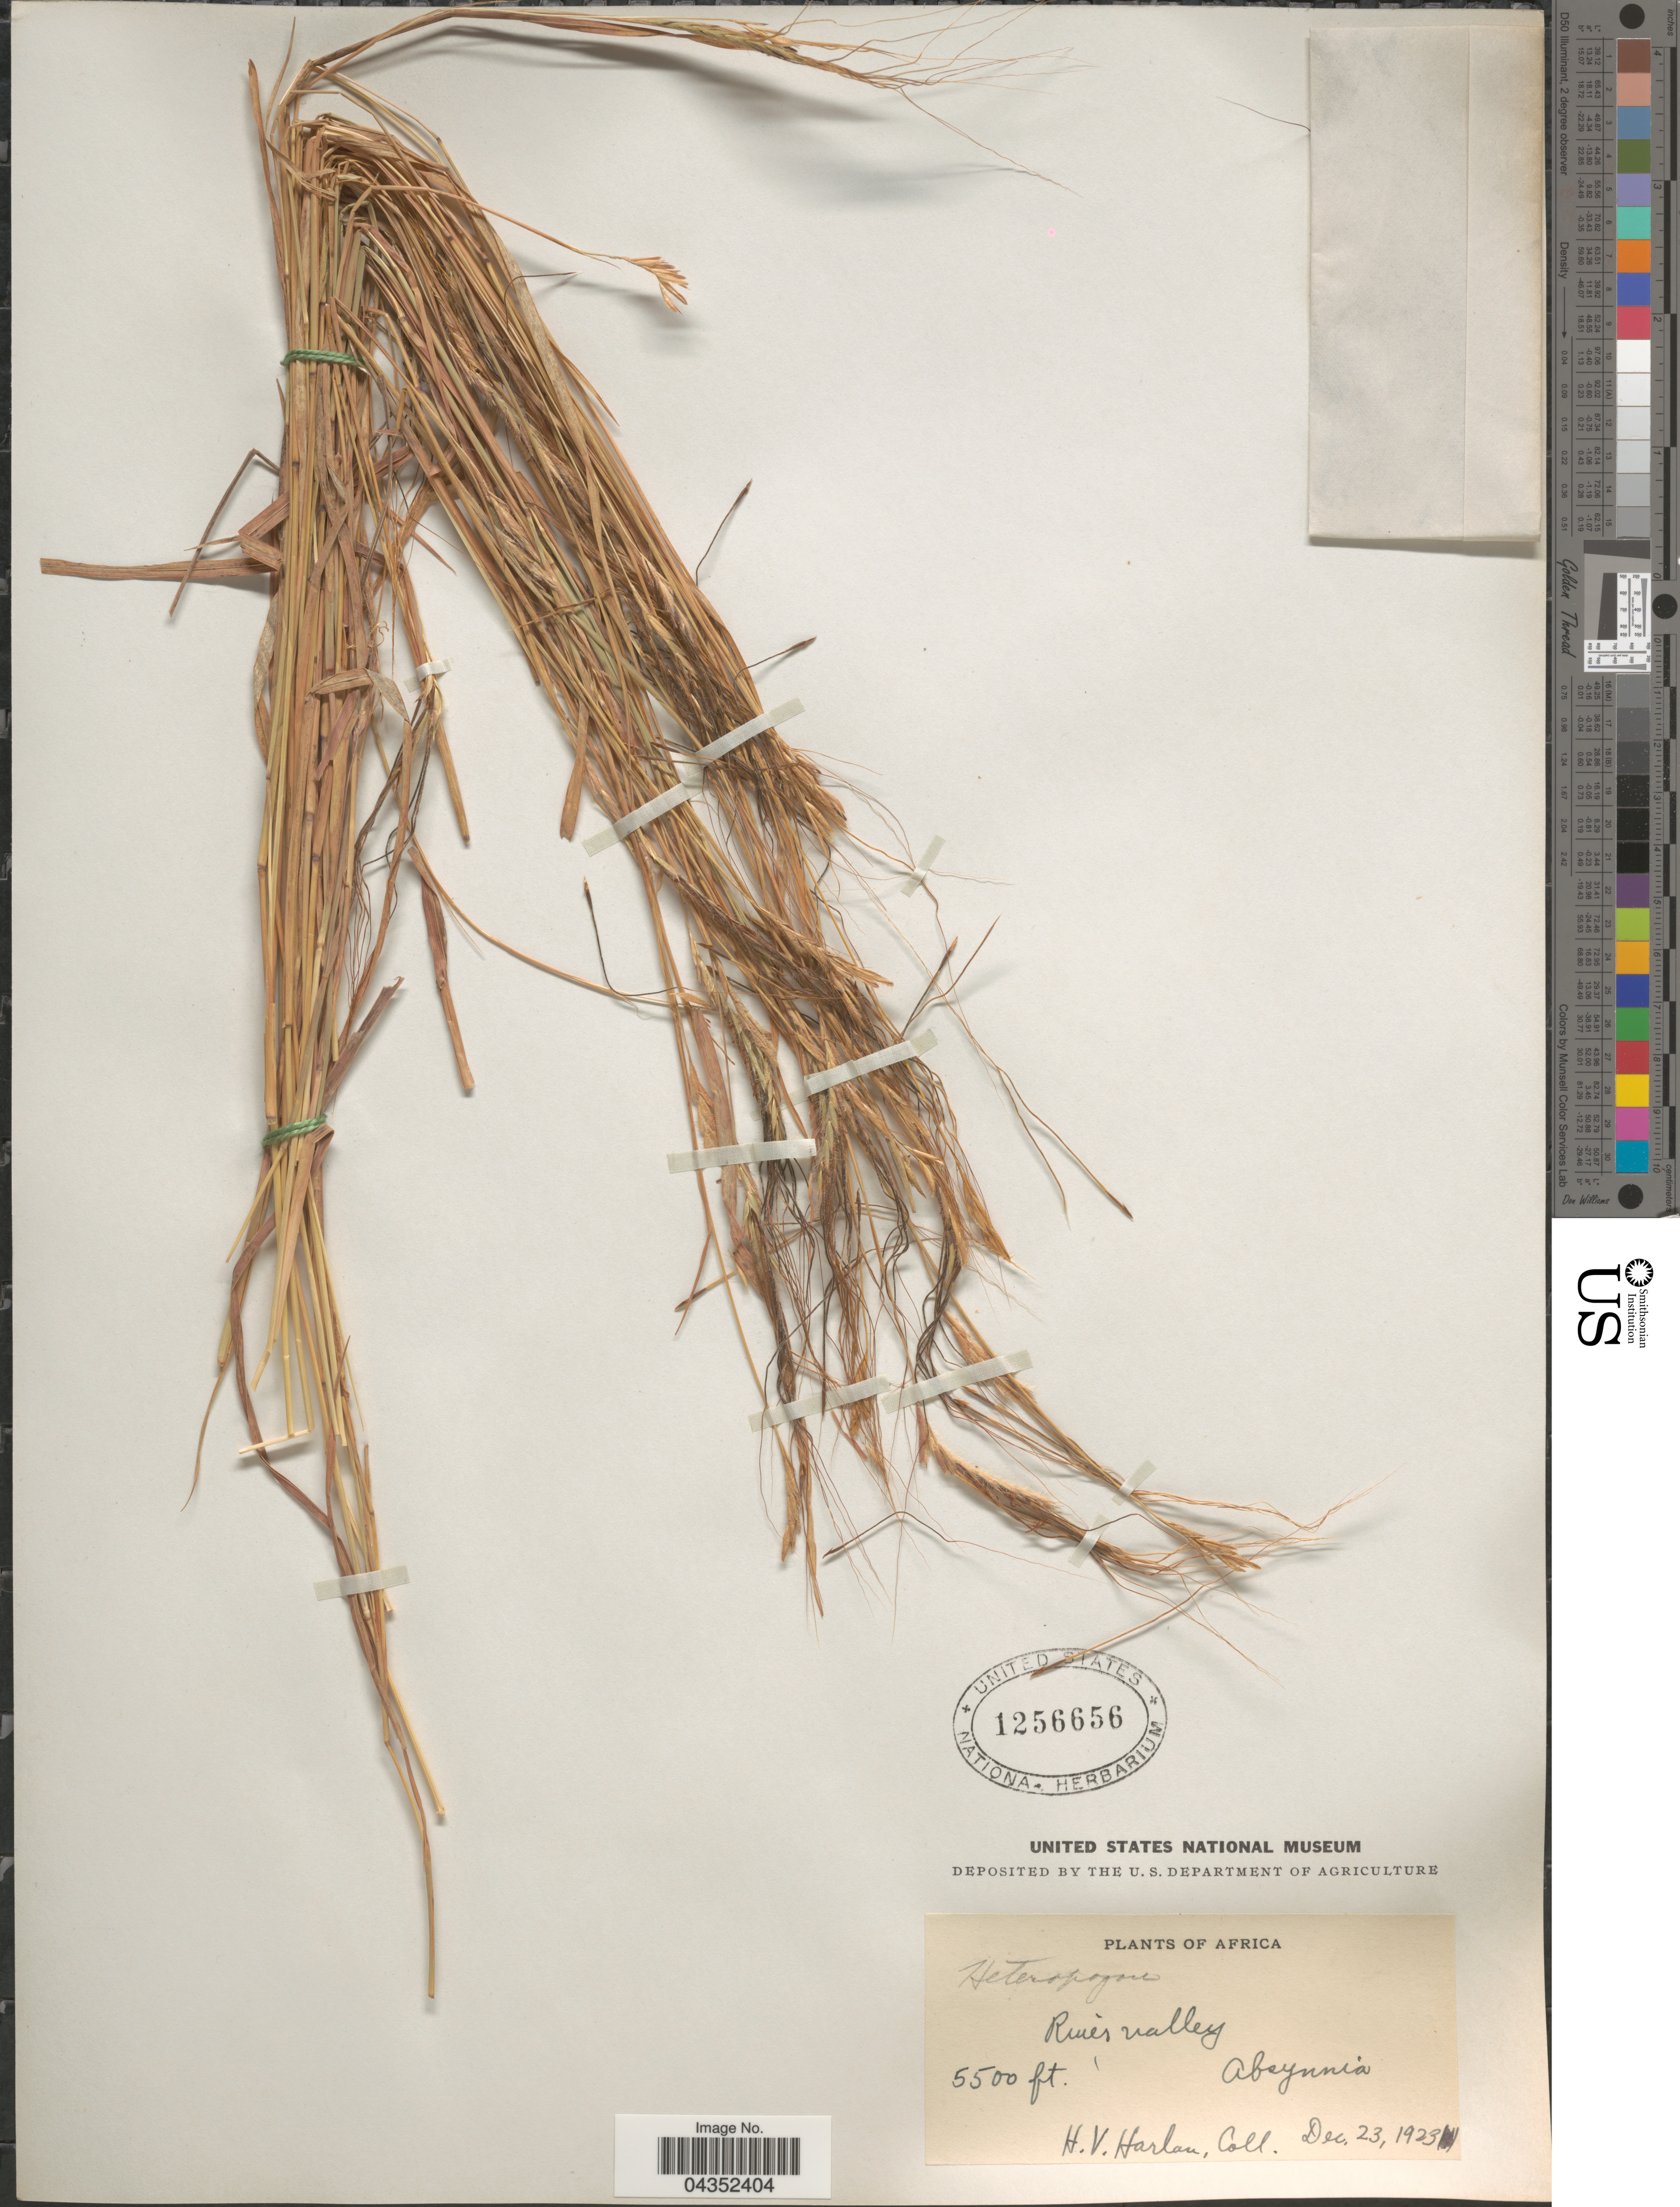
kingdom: Plantae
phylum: Tracheophyta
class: Liliopsida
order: Poales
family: Poaceae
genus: Heteropogon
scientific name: Heteropogon contortus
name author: (L.) P. Beauv. ex Roem. & Schult.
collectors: H. Harlan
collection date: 1923-12-23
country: Ethiopia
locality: Africa. River Valley. Absynnia.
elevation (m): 1676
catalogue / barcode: US 1256656